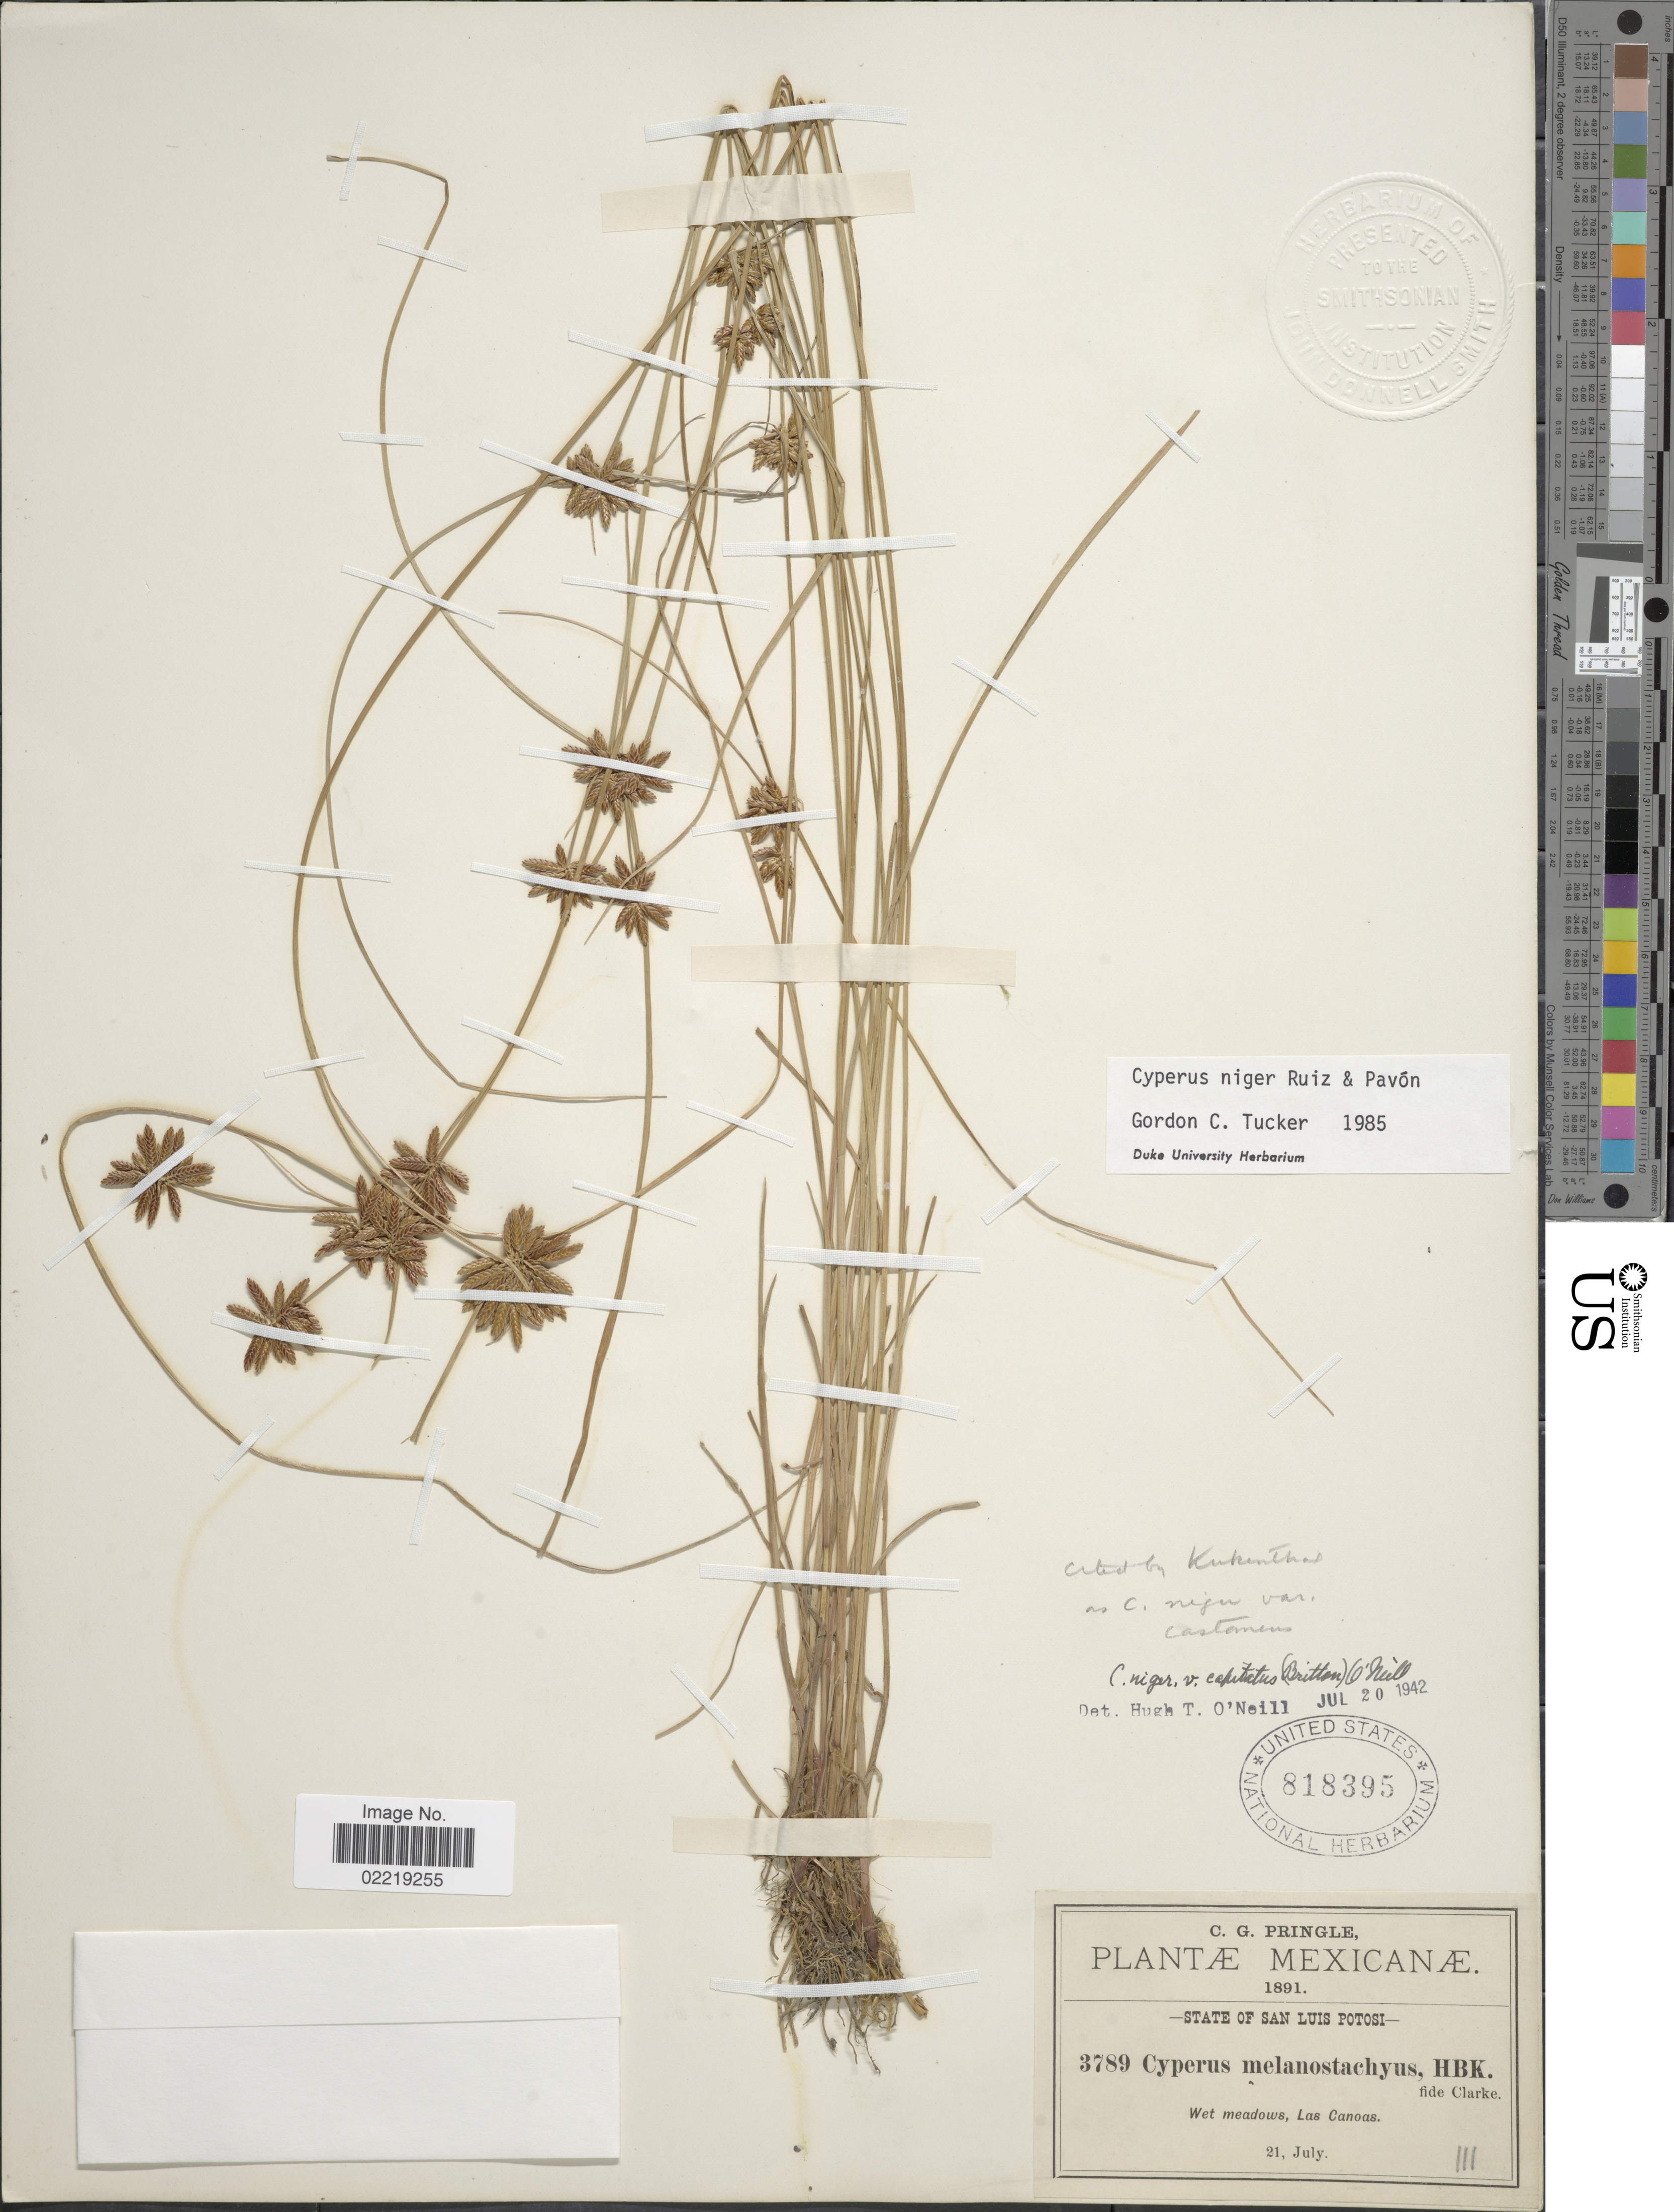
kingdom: Plantae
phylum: Tracheophyta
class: Liliopsida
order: Poales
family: Cyperaceae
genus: Cyperus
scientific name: Cyperus niger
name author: Ruiz & Pav.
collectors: C. G. Pringle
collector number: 3789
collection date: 1891-07-21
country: Mexico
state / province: San Luis Potosí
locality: State of San Luis Potosi, Las Canoas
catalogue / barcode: US 818395